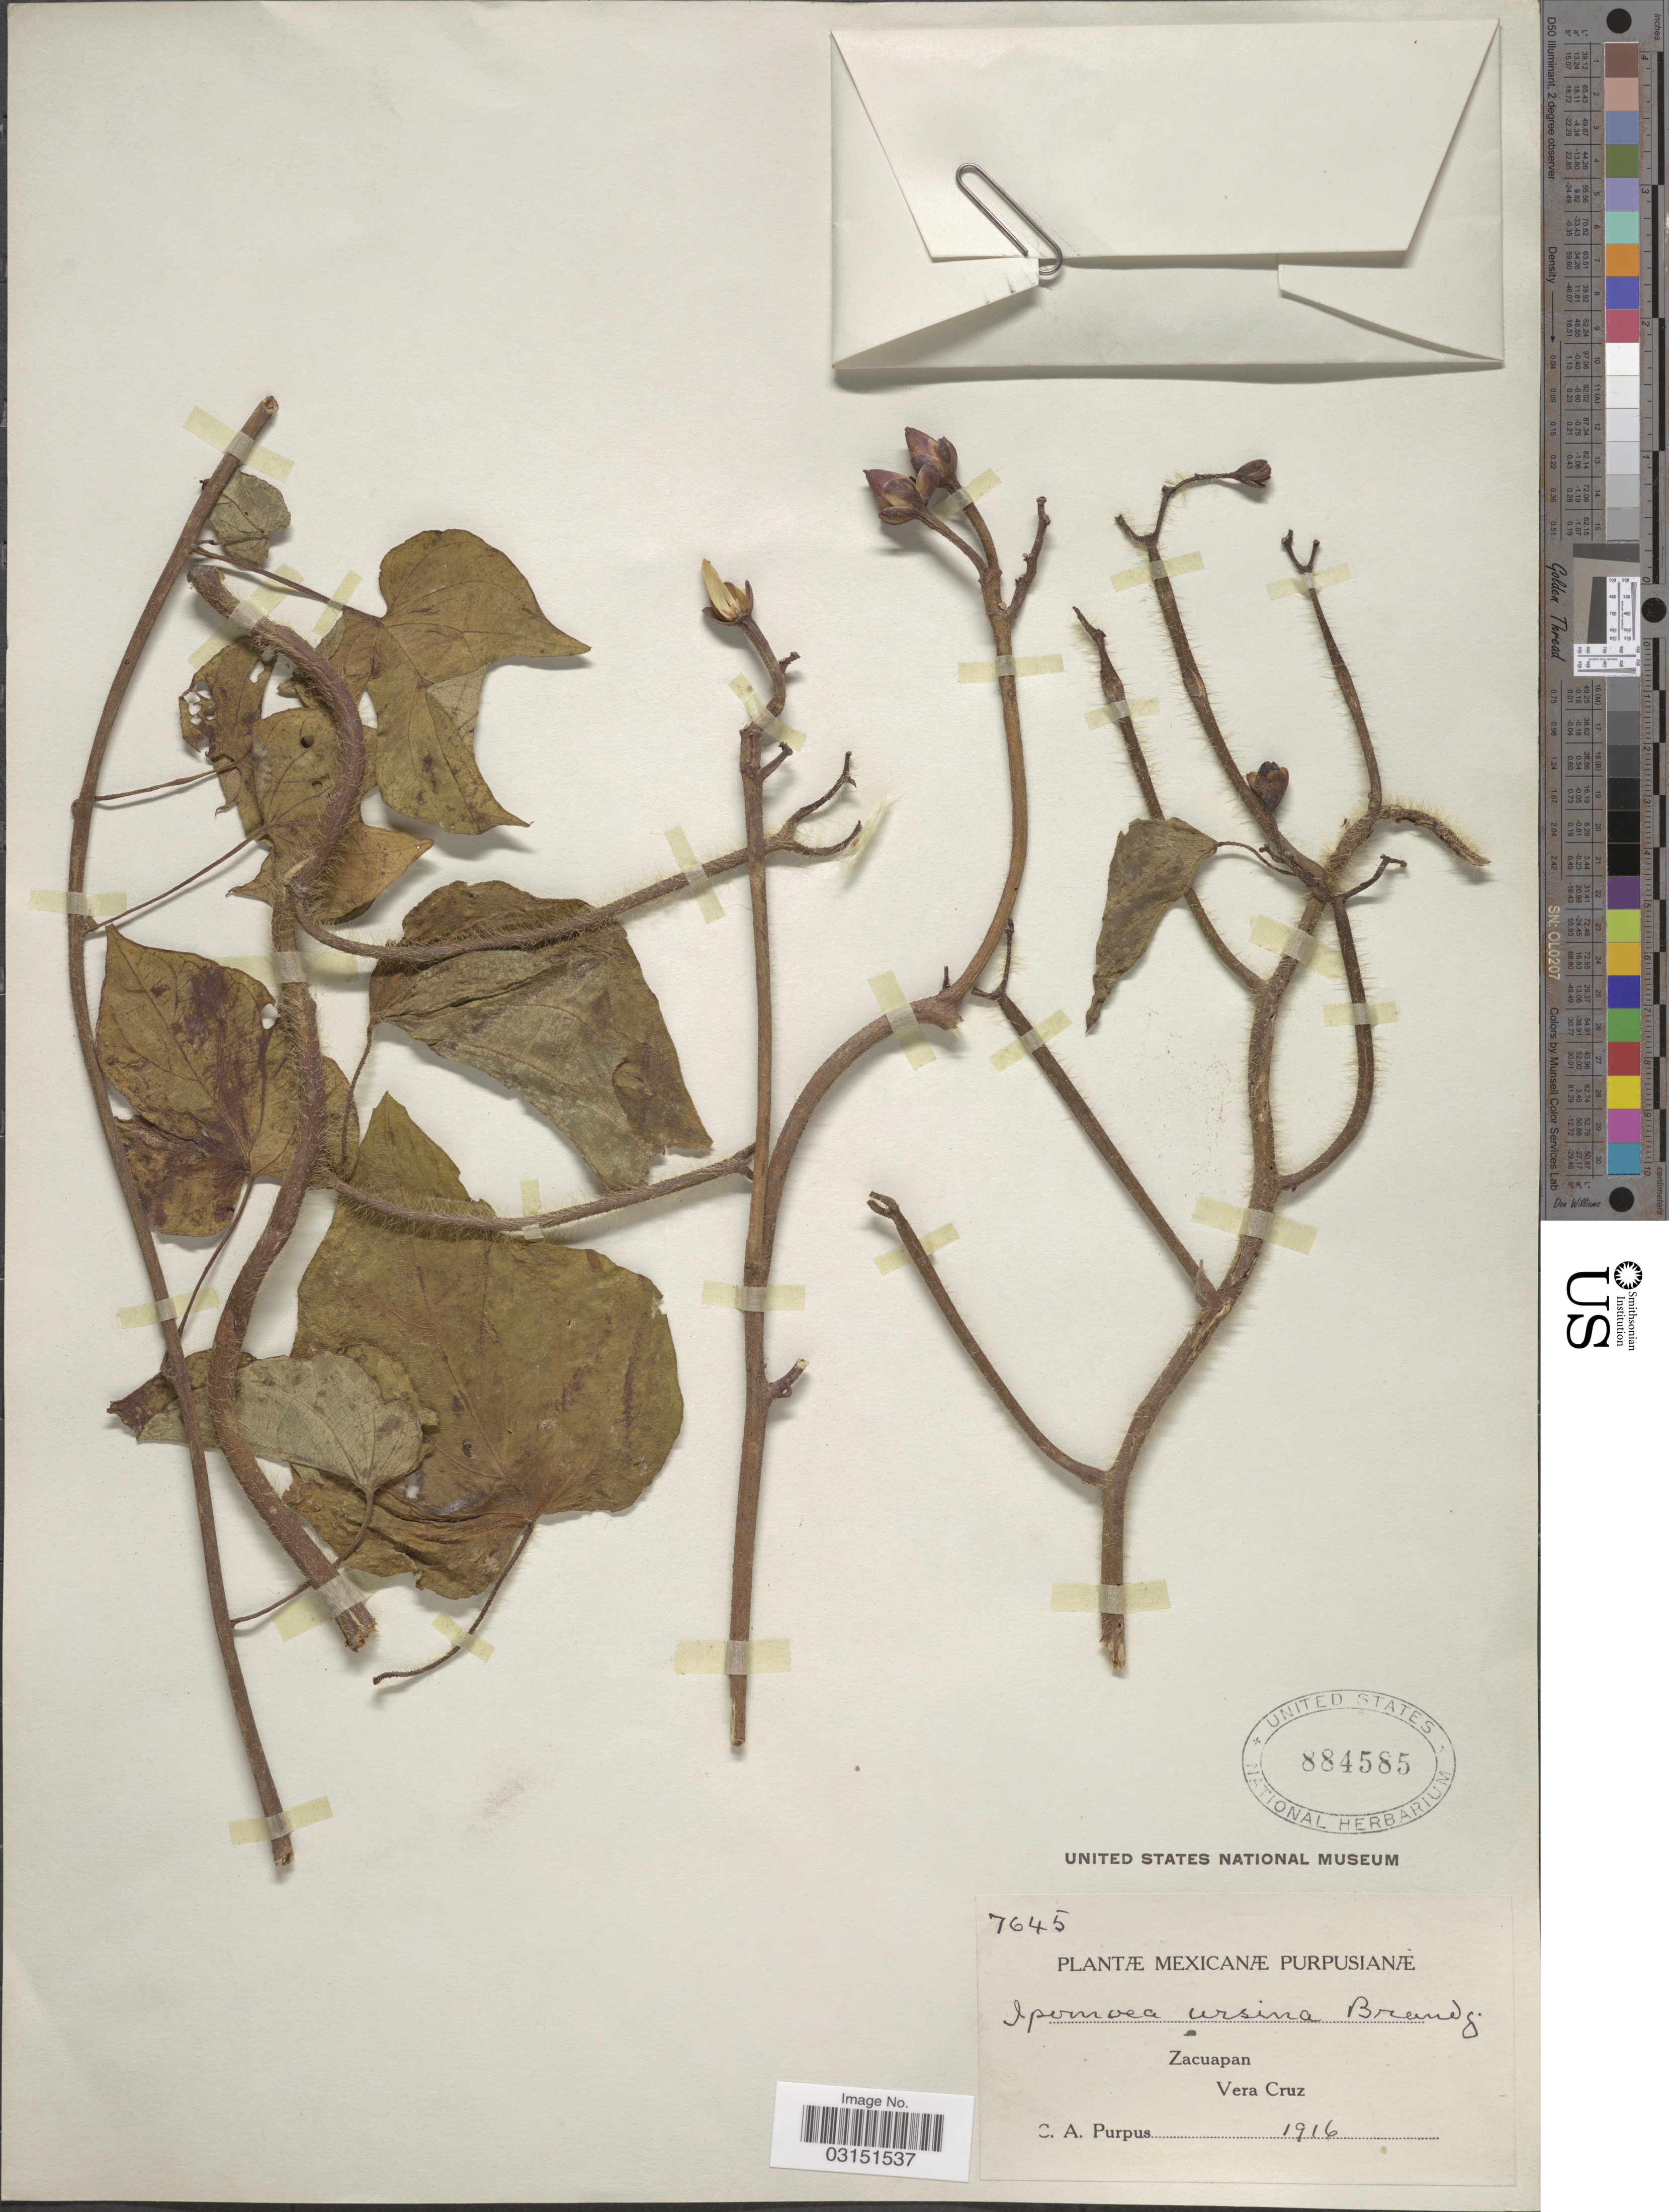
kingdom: Plantae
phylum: Tracheophyta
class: Magnoliopsida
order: Solanales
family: Convolvulaceae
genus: Ipomoea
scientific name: Ipomoea suaveolens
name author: (M. Martens & Galeotti) Hemsl.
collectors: C. A. Purpus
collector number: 7645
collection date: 1916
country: Mexico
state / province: Veracruz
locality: Zacuapan. Vera Cruz.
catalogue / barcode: US 884585